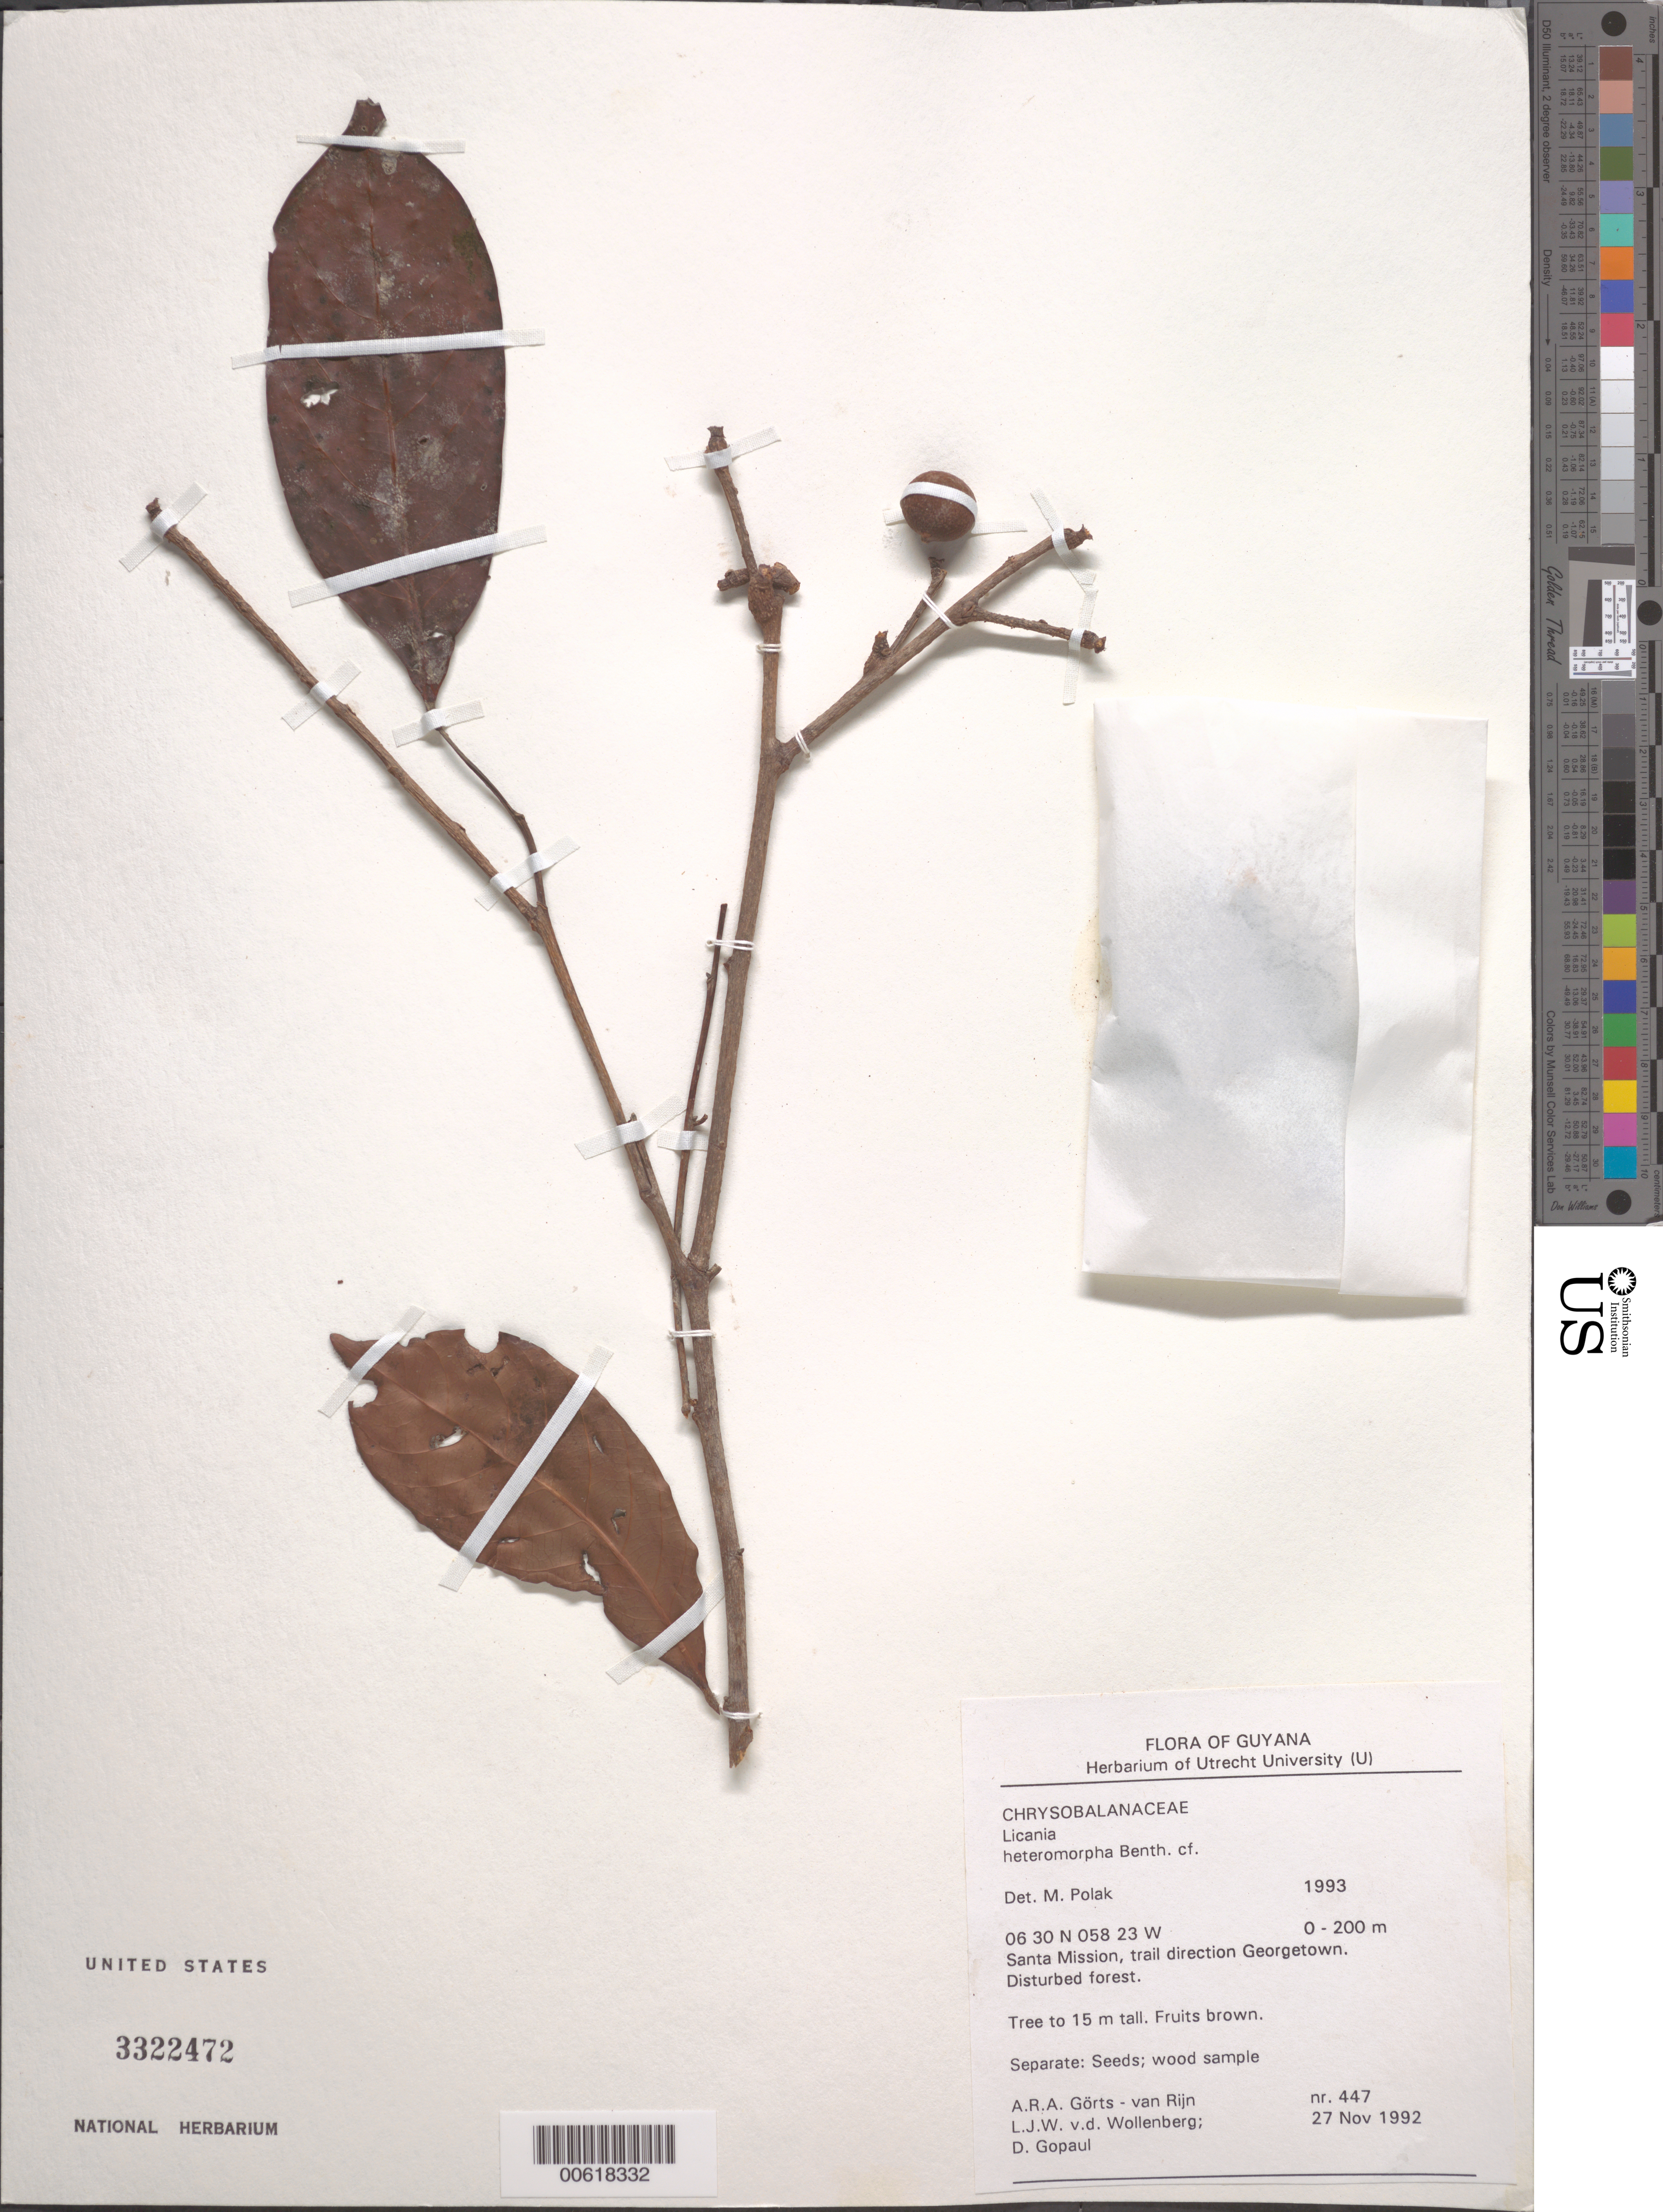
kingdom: Plantae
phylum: Tracheophyta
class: Magnoliopsida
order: Malpighiales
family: Chrysobalanaceae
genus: Hymenopus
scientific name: Hymenopus heteromorphus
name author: (Benth.) Sothers & Prance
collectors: A. .R. A. Görts-van Rijn, J. Brandbyge, L. van der Wollenberg & D. Gopaul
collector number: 447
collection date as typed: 27-Nov-92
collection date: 1992-11-27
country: Guyana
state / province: Demerara-Mahaica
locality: Santa Mission, trail toward Georgetown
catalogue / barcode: US 3322472